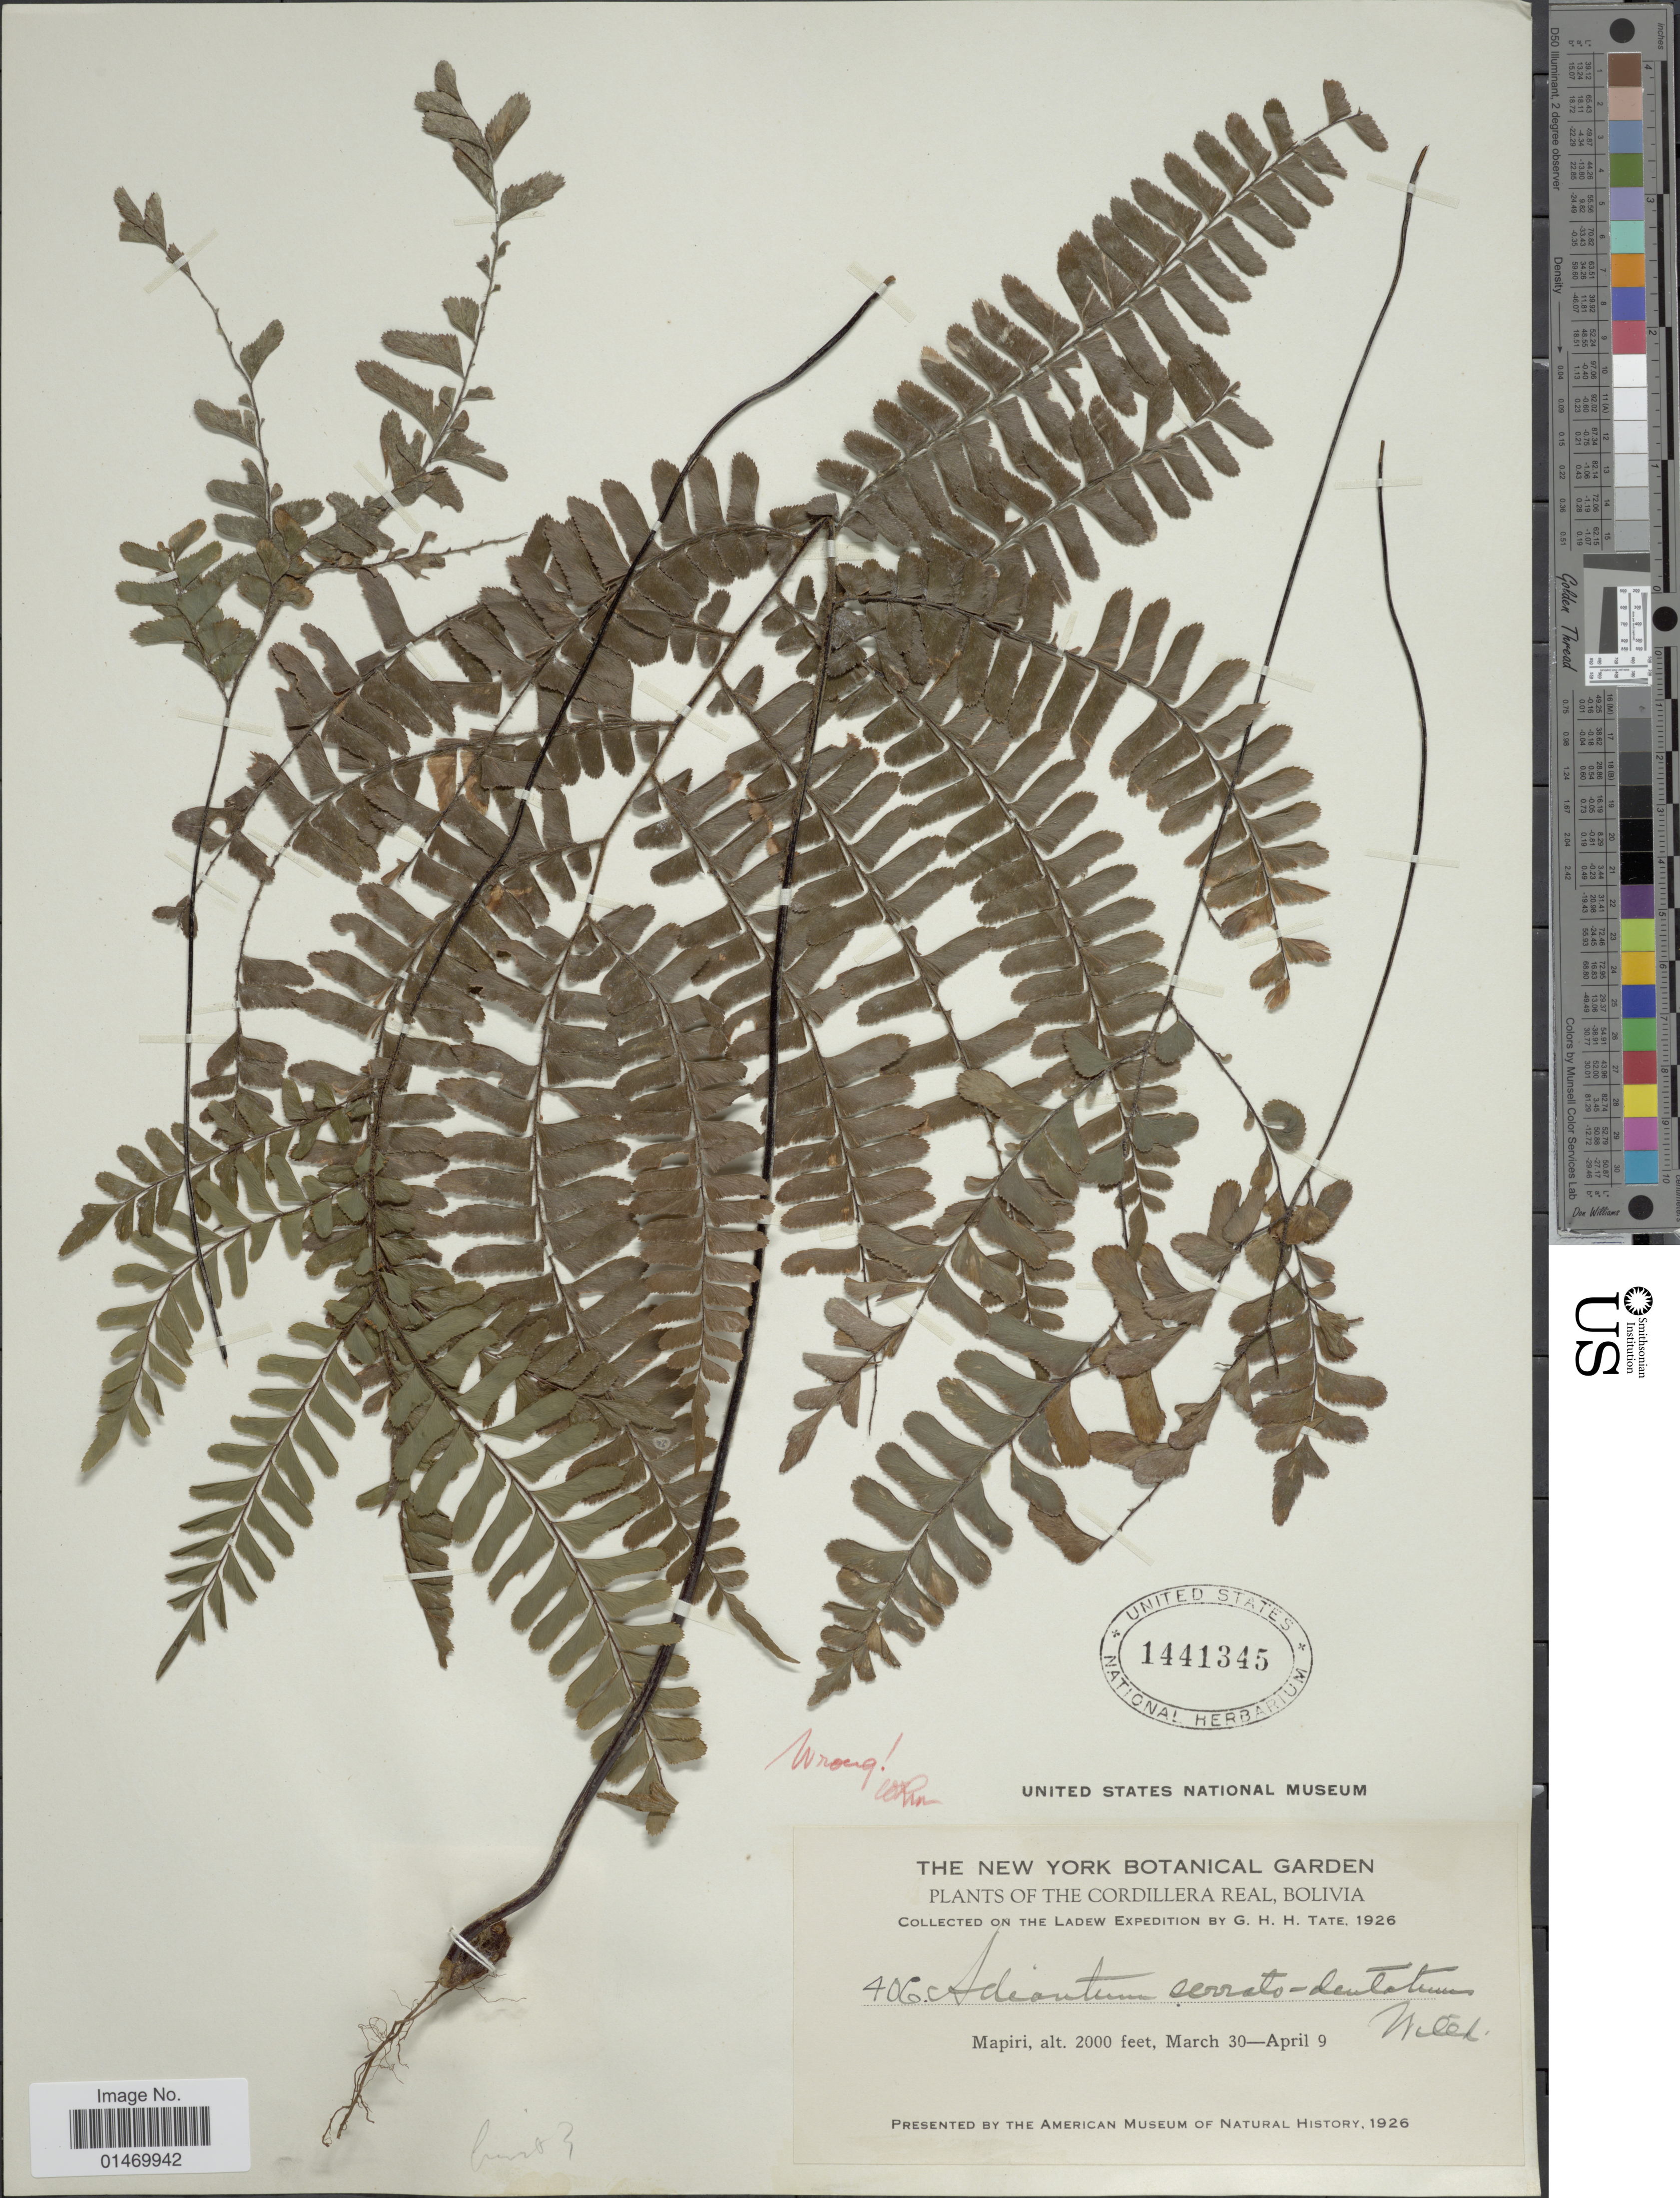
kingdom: Plantae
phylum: Tracheophyta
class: Polypodiopsida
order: Polypodiales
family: Pteridaceae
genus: Adiantum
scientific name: Adiantum cajennense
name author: Willd. ex Klotzsch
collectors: G. Tate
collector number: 406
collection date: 1926-03-30/1926-04-09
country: Bolivia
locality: Bolivia, Cordillera Real, Mapiri.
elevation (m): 610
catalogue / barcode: US 1441345